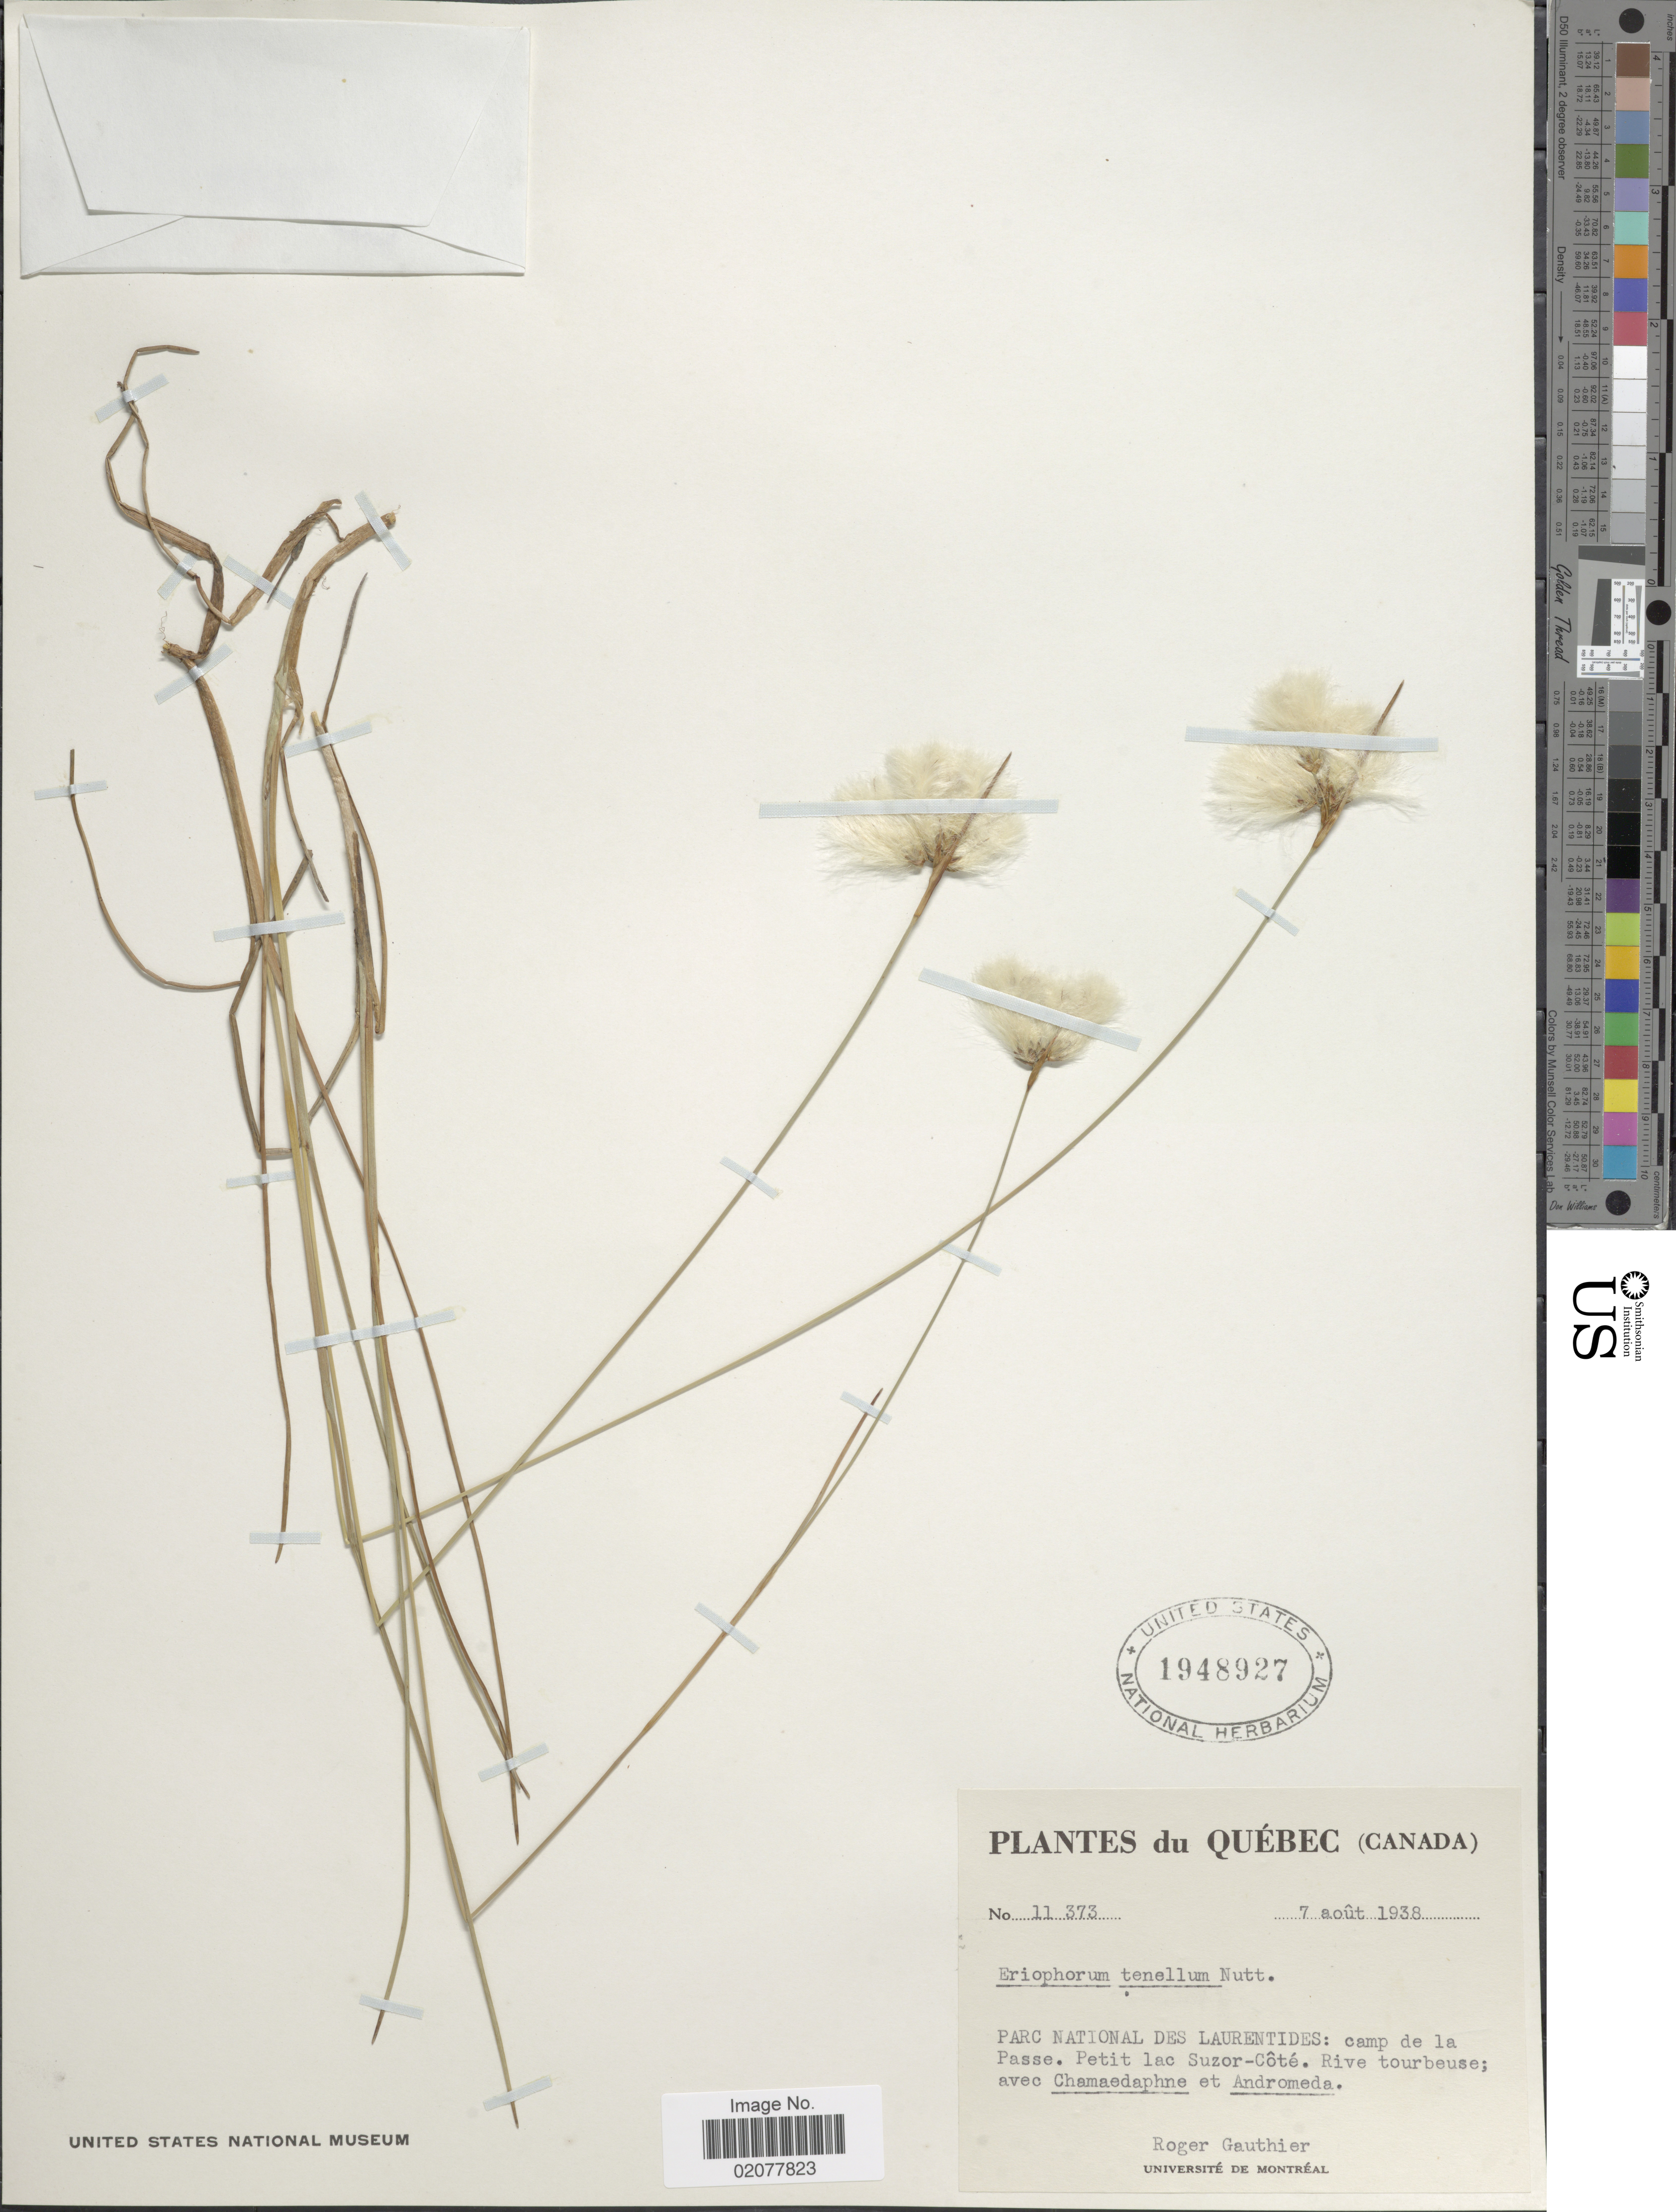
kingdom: Plantae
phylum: Tracheophyta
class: Liliopsida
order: Poales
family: Cyperaceae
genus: Eriophorum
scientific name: Eriophorum tenellum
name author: Nutt.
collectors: R. Gauthier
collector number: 11373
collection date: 1938-08-07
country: Canada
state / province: Quebec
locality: Parc National Des Laurentides: camp de la Passe. Petit lac Suzor-Côté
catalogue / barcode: US 1948927